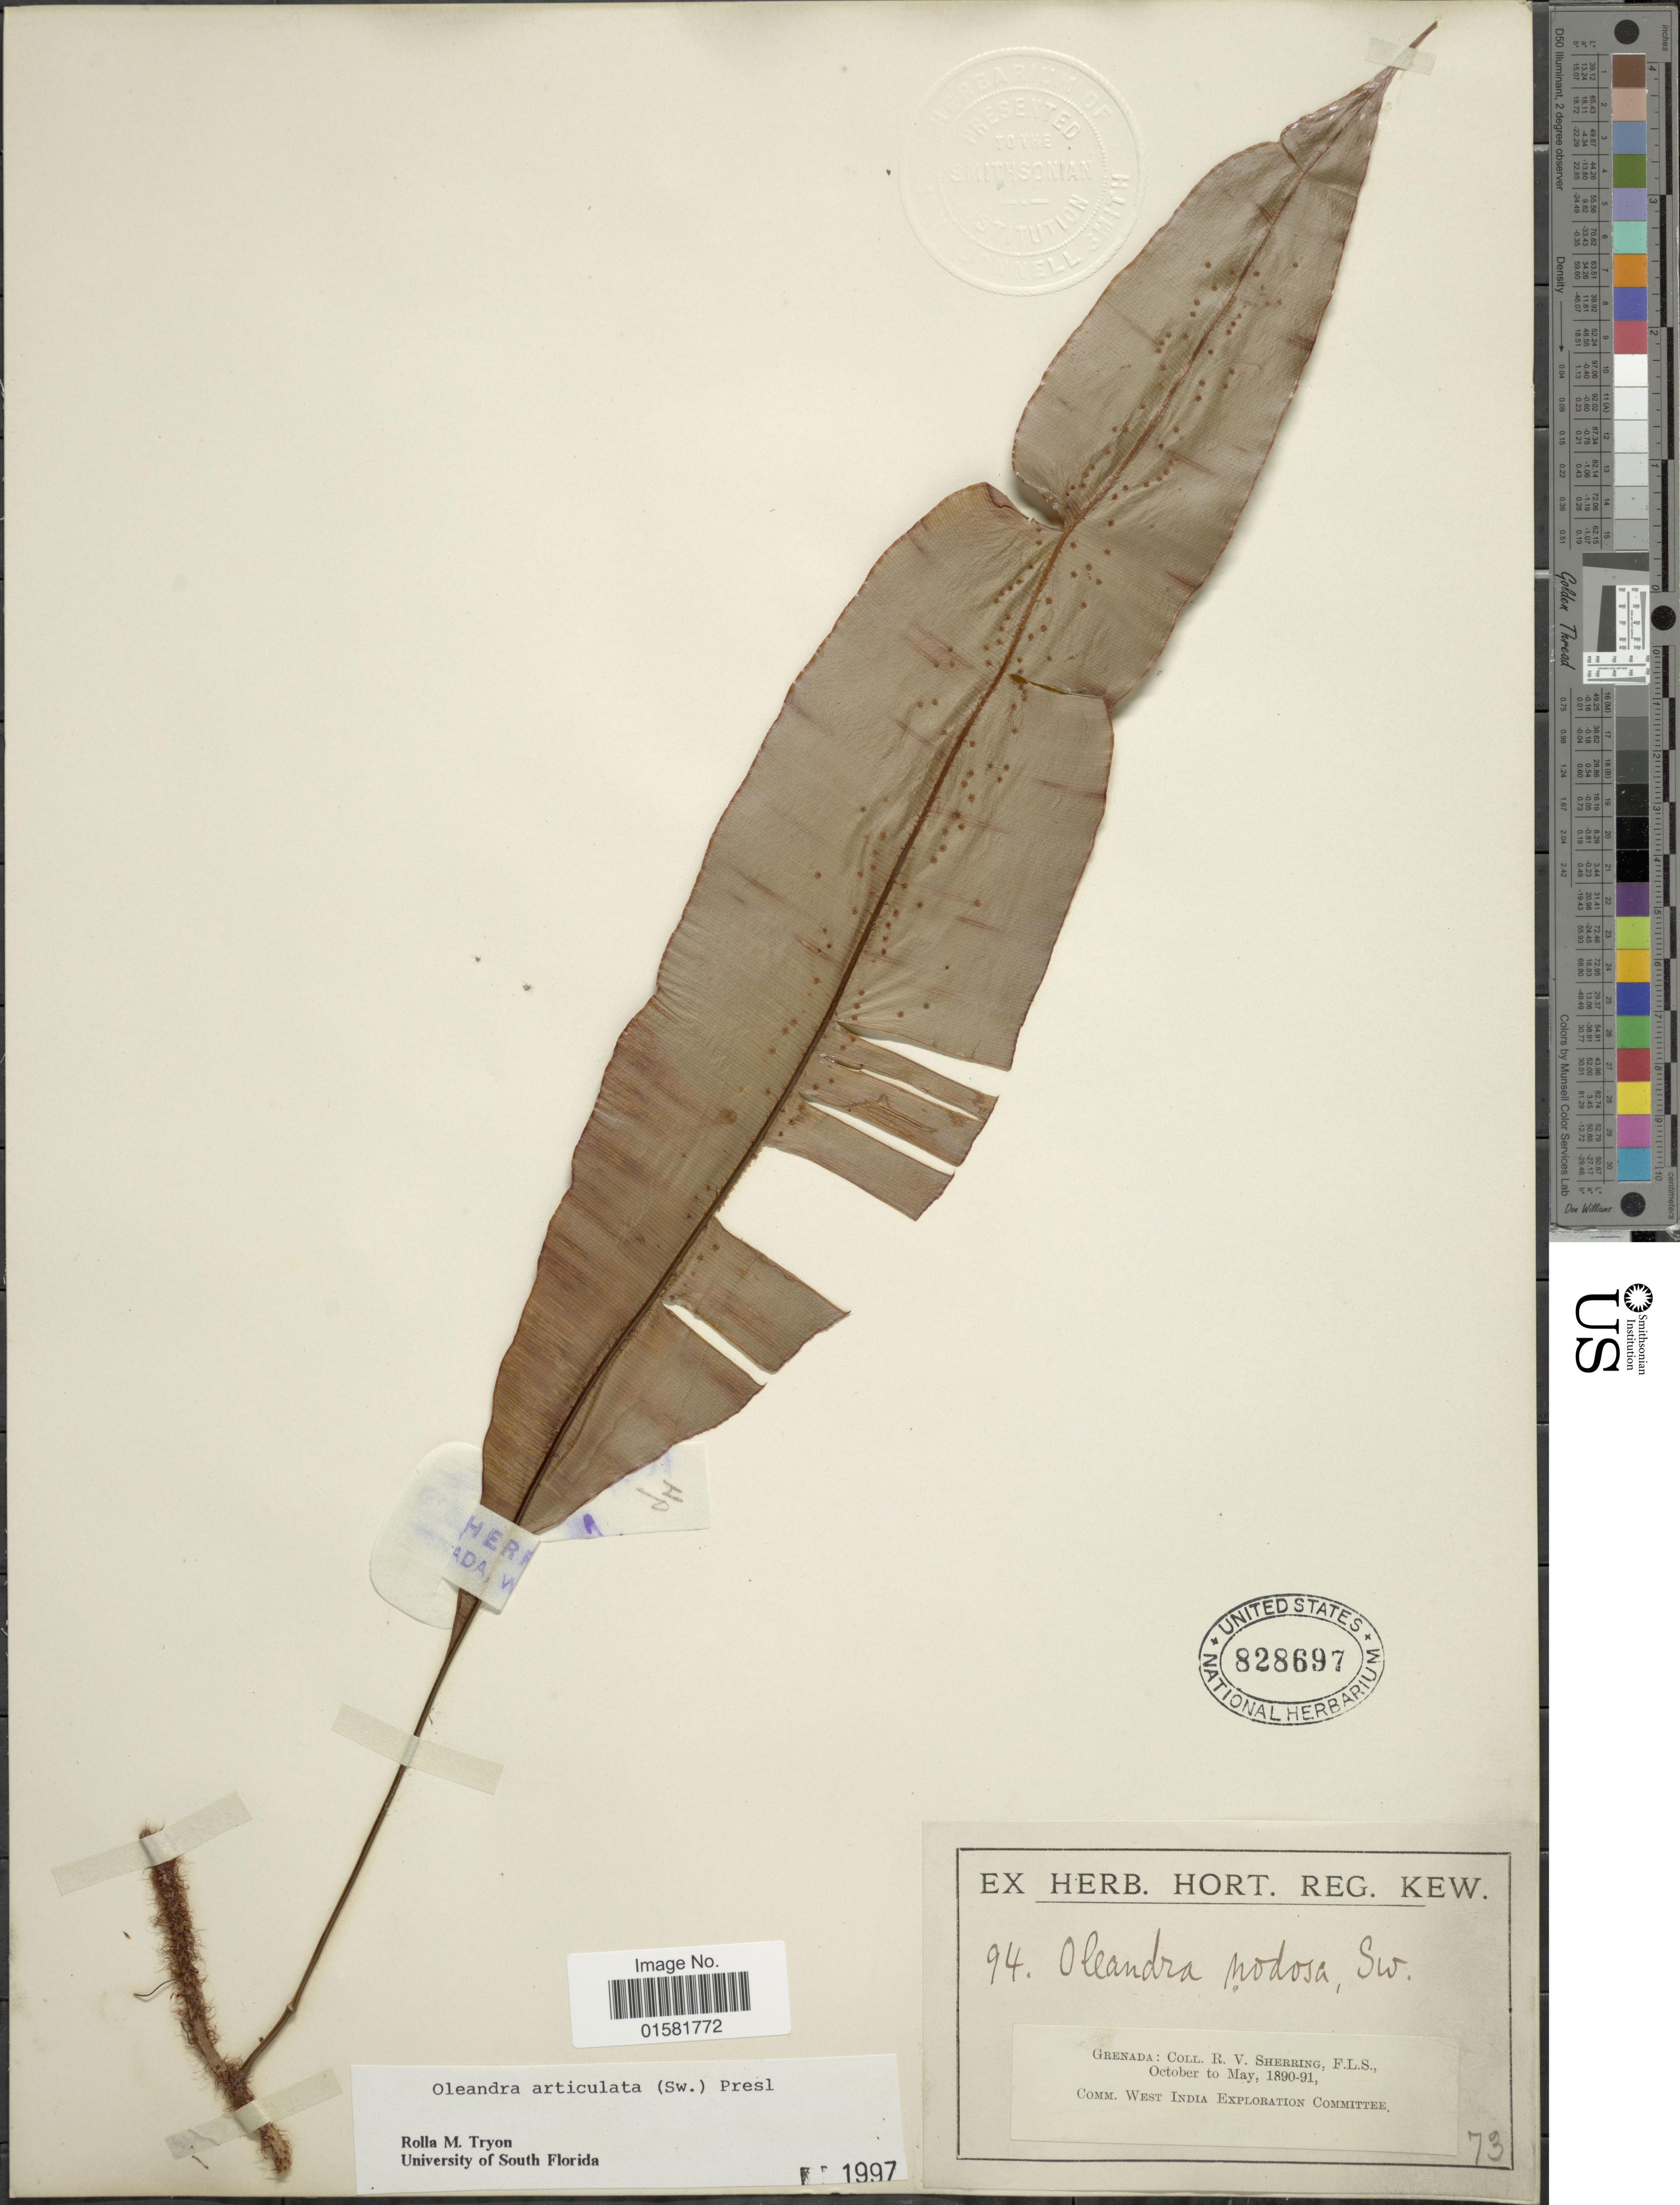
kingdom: Plantae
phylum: Tracheophyta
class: Polypodiopsida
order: Polypodiales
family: Oleandraceae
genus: Oleandra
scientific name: Oleandra articulata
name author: (Sw.) C. Presl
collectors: R. Sherring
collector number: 94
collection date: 1890-10/1891-05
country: Grenada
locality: Grenada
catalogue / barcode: US 828697